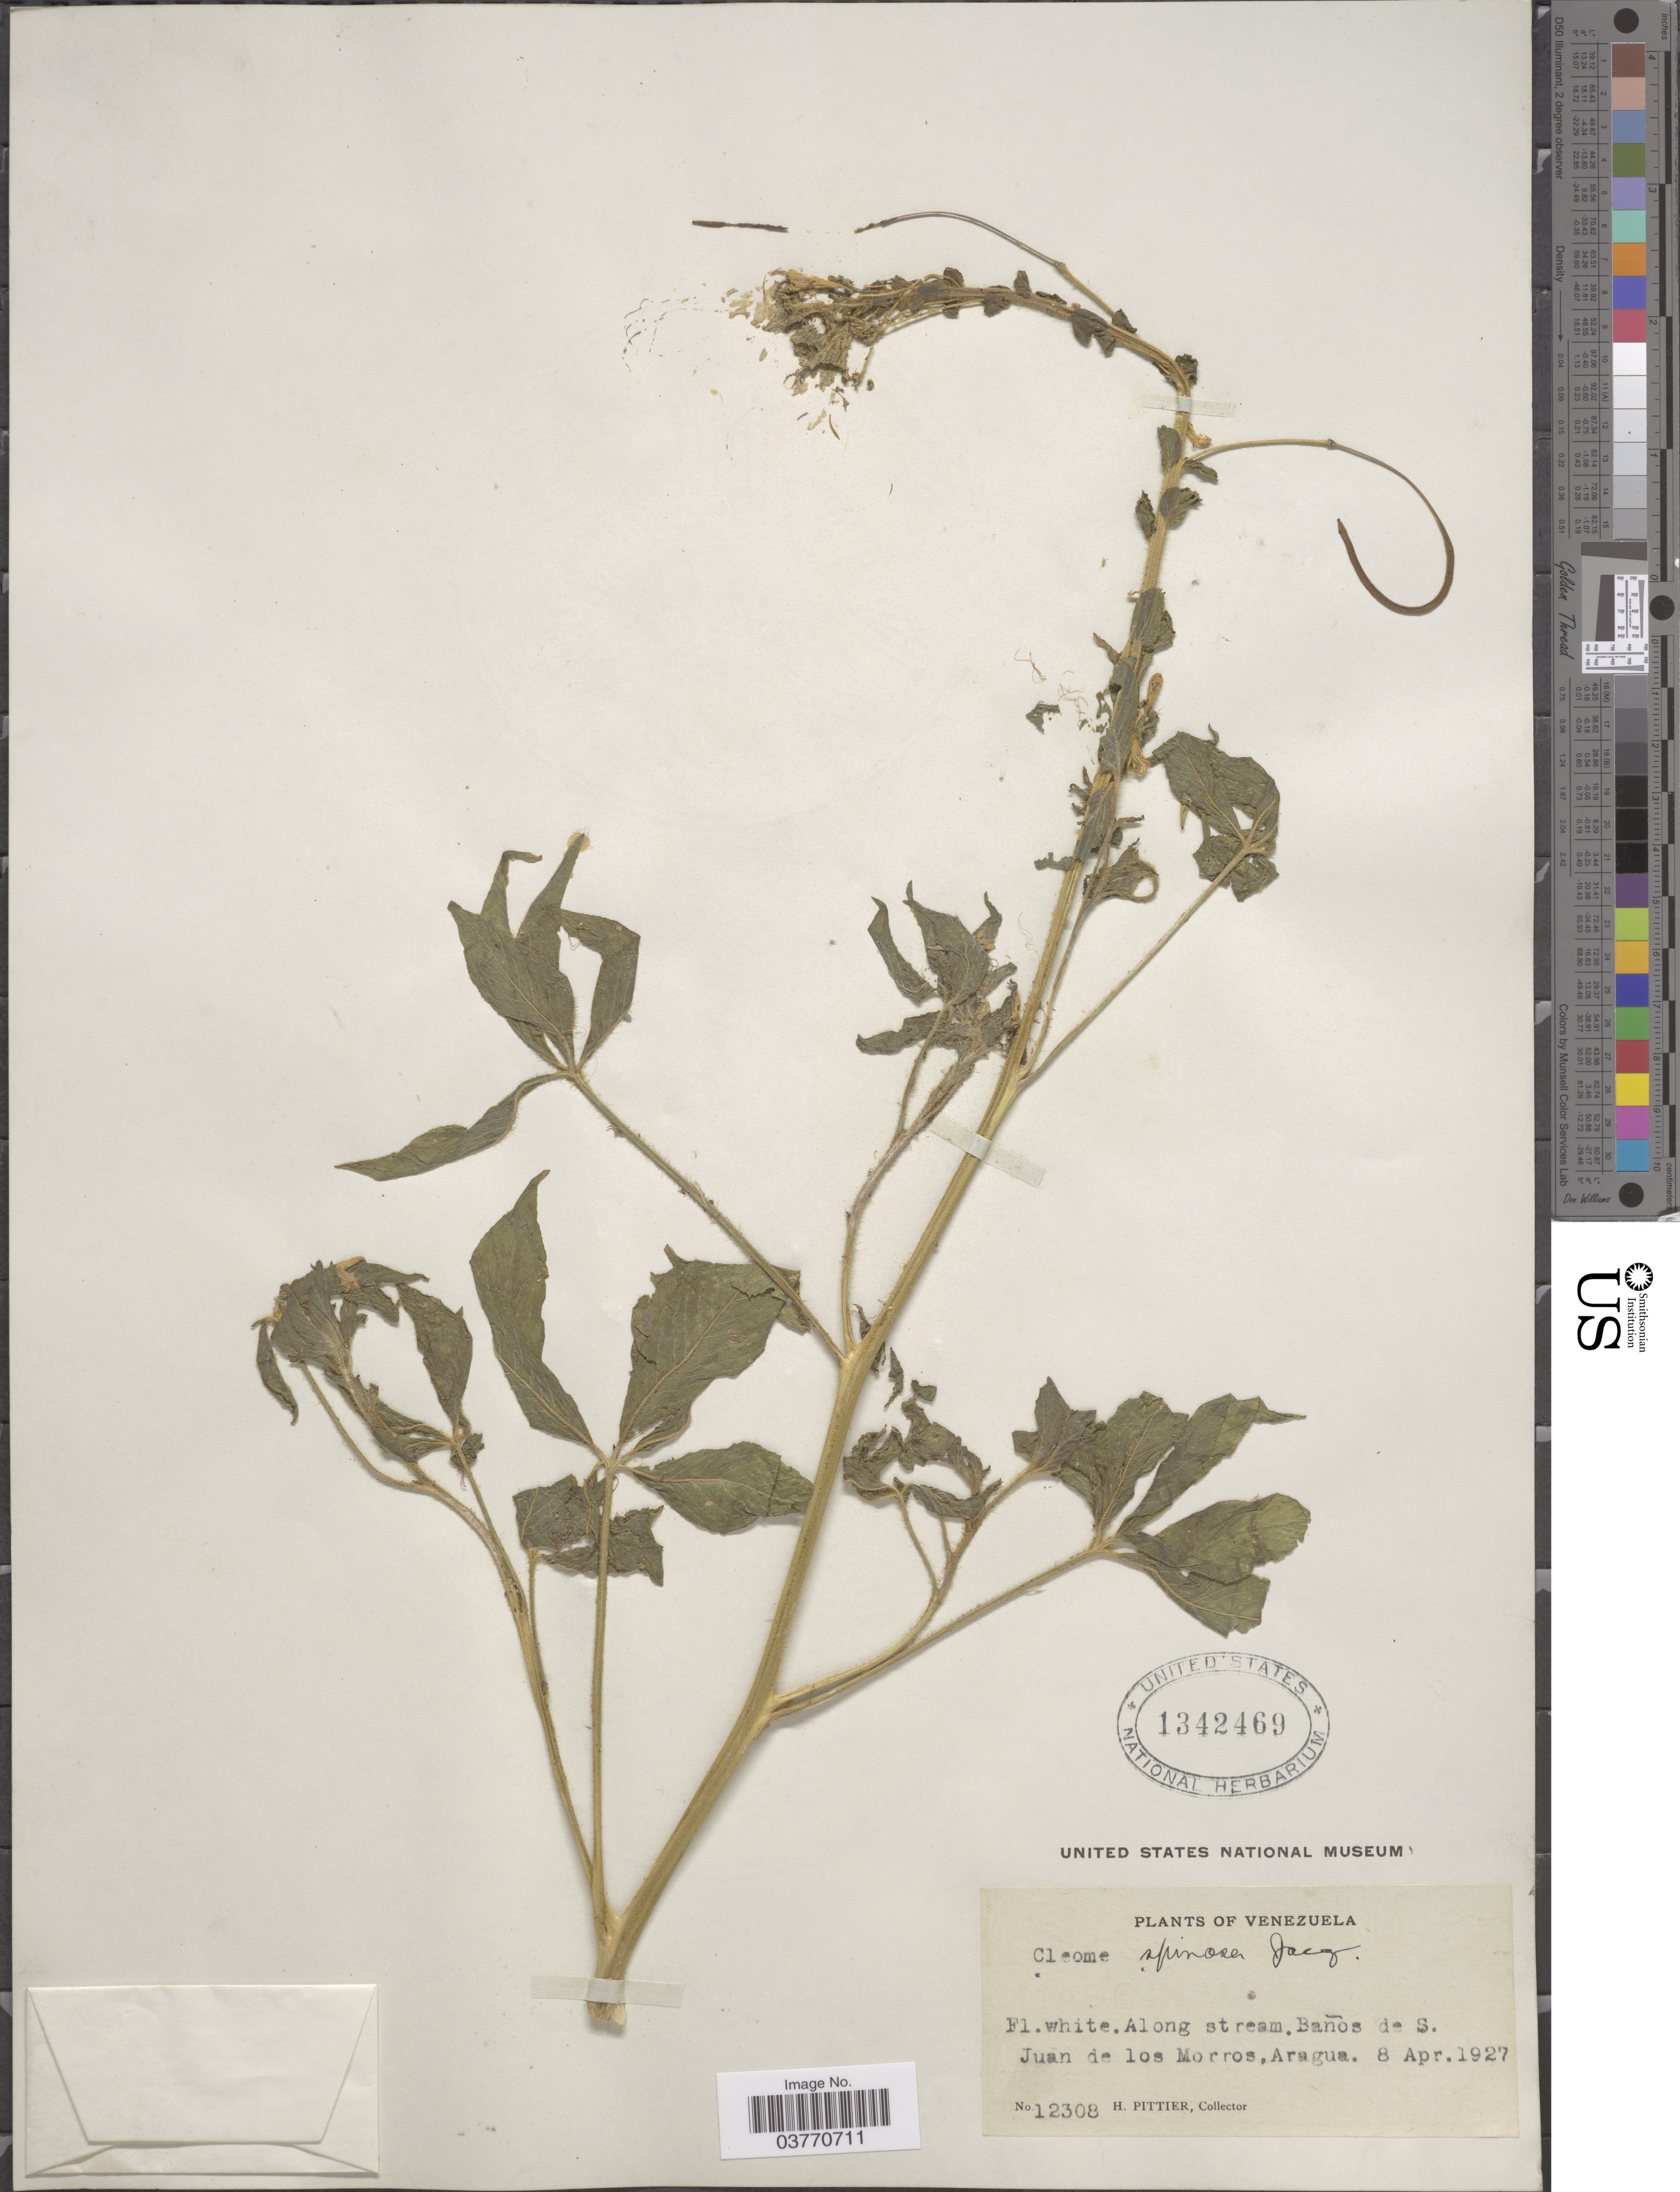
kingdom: Plantae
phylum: Tracheophyta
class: Magnoliopsida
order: Brassicales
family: Cleomaceae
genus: Tarenaya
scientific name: Tarenaya spinosa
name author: (Jacq.) Raf.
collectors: H. F. Pittier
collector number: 12308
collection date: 1927-04-08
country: Venezuela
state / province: Aragua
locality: Along stream. Baños de S. Juan de los Morros, Aragua.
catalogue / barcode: US 1342469